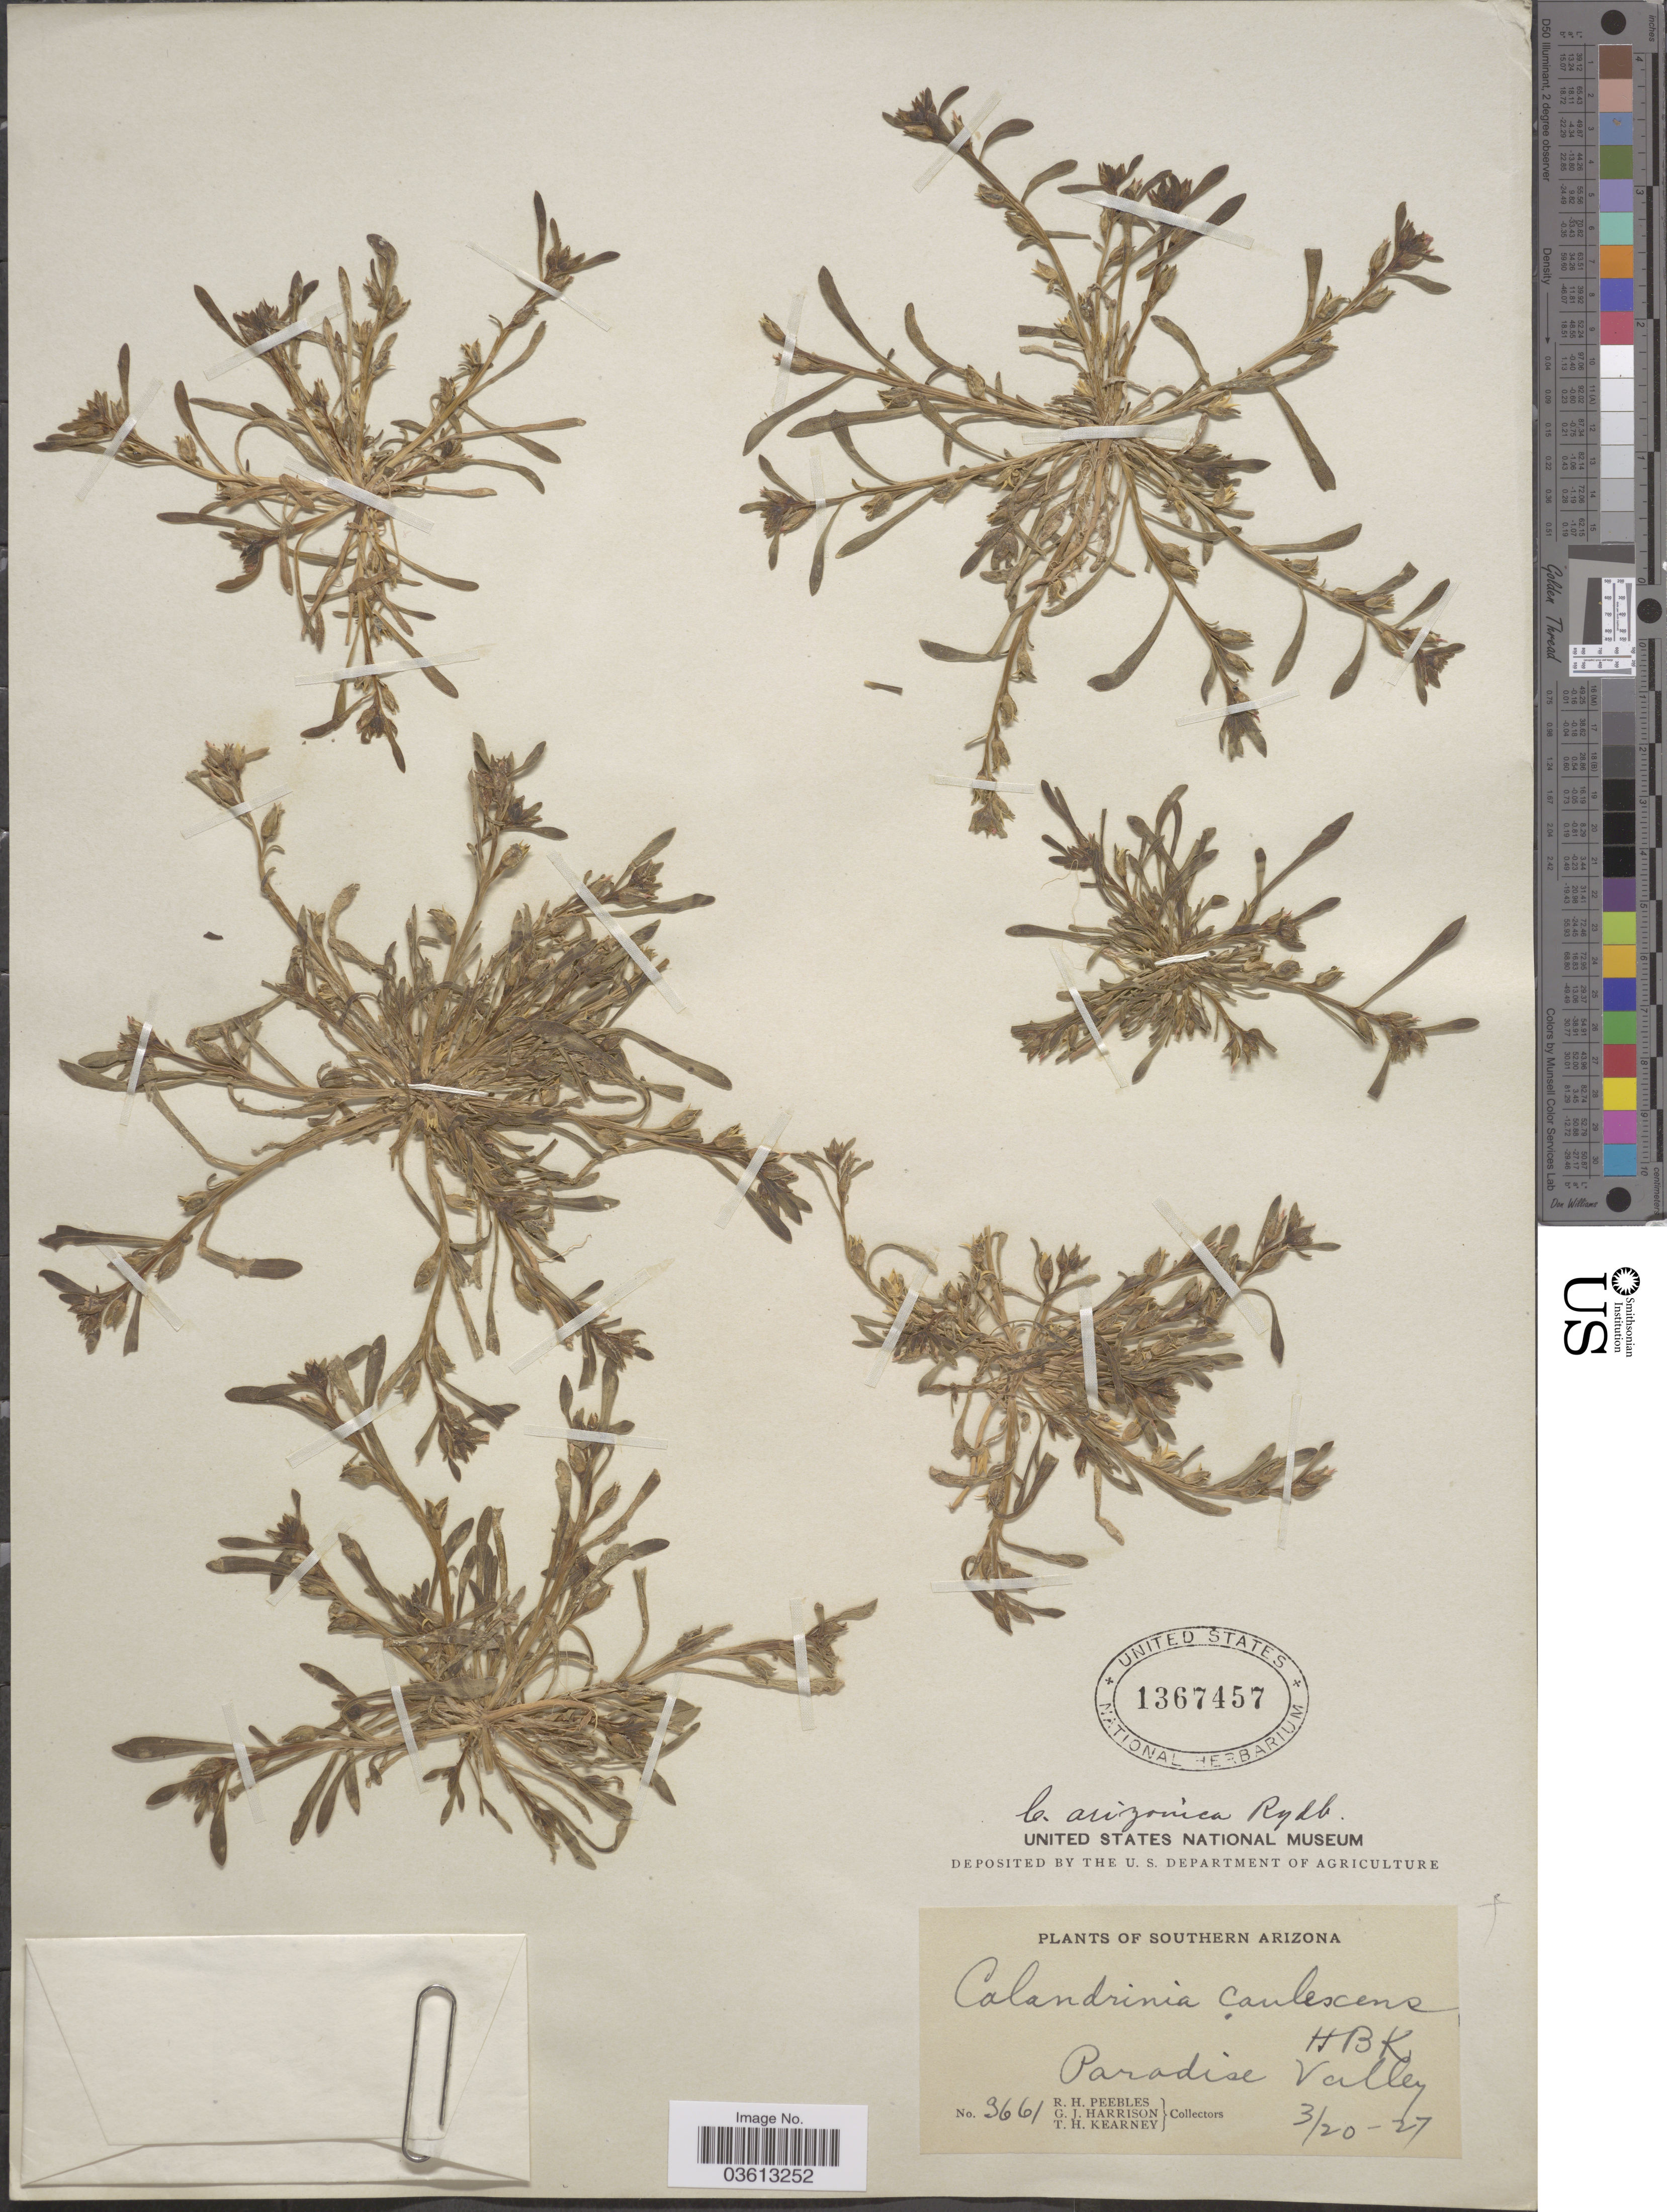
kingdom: Plantae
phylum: Tracheophyta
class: Magnoliopsida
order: Caryophyllales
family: Montiaceae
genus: Calandrinia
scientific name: Calandrinia ciliata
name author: (Ruiz & Pav.) DC.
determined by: Strong, Mark T., (BOT), Smithsonian Institution - National Museum of Natural History (UNITED STATES)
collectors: R. H. Peebles, G. J. Harrison & T. H. Kearney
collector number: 3661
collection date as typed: Transcribed d/m/y: 20/3/27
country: United States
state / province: Arizona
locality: Southern Arizona. Paradise Valley.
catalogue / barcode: US 1367457